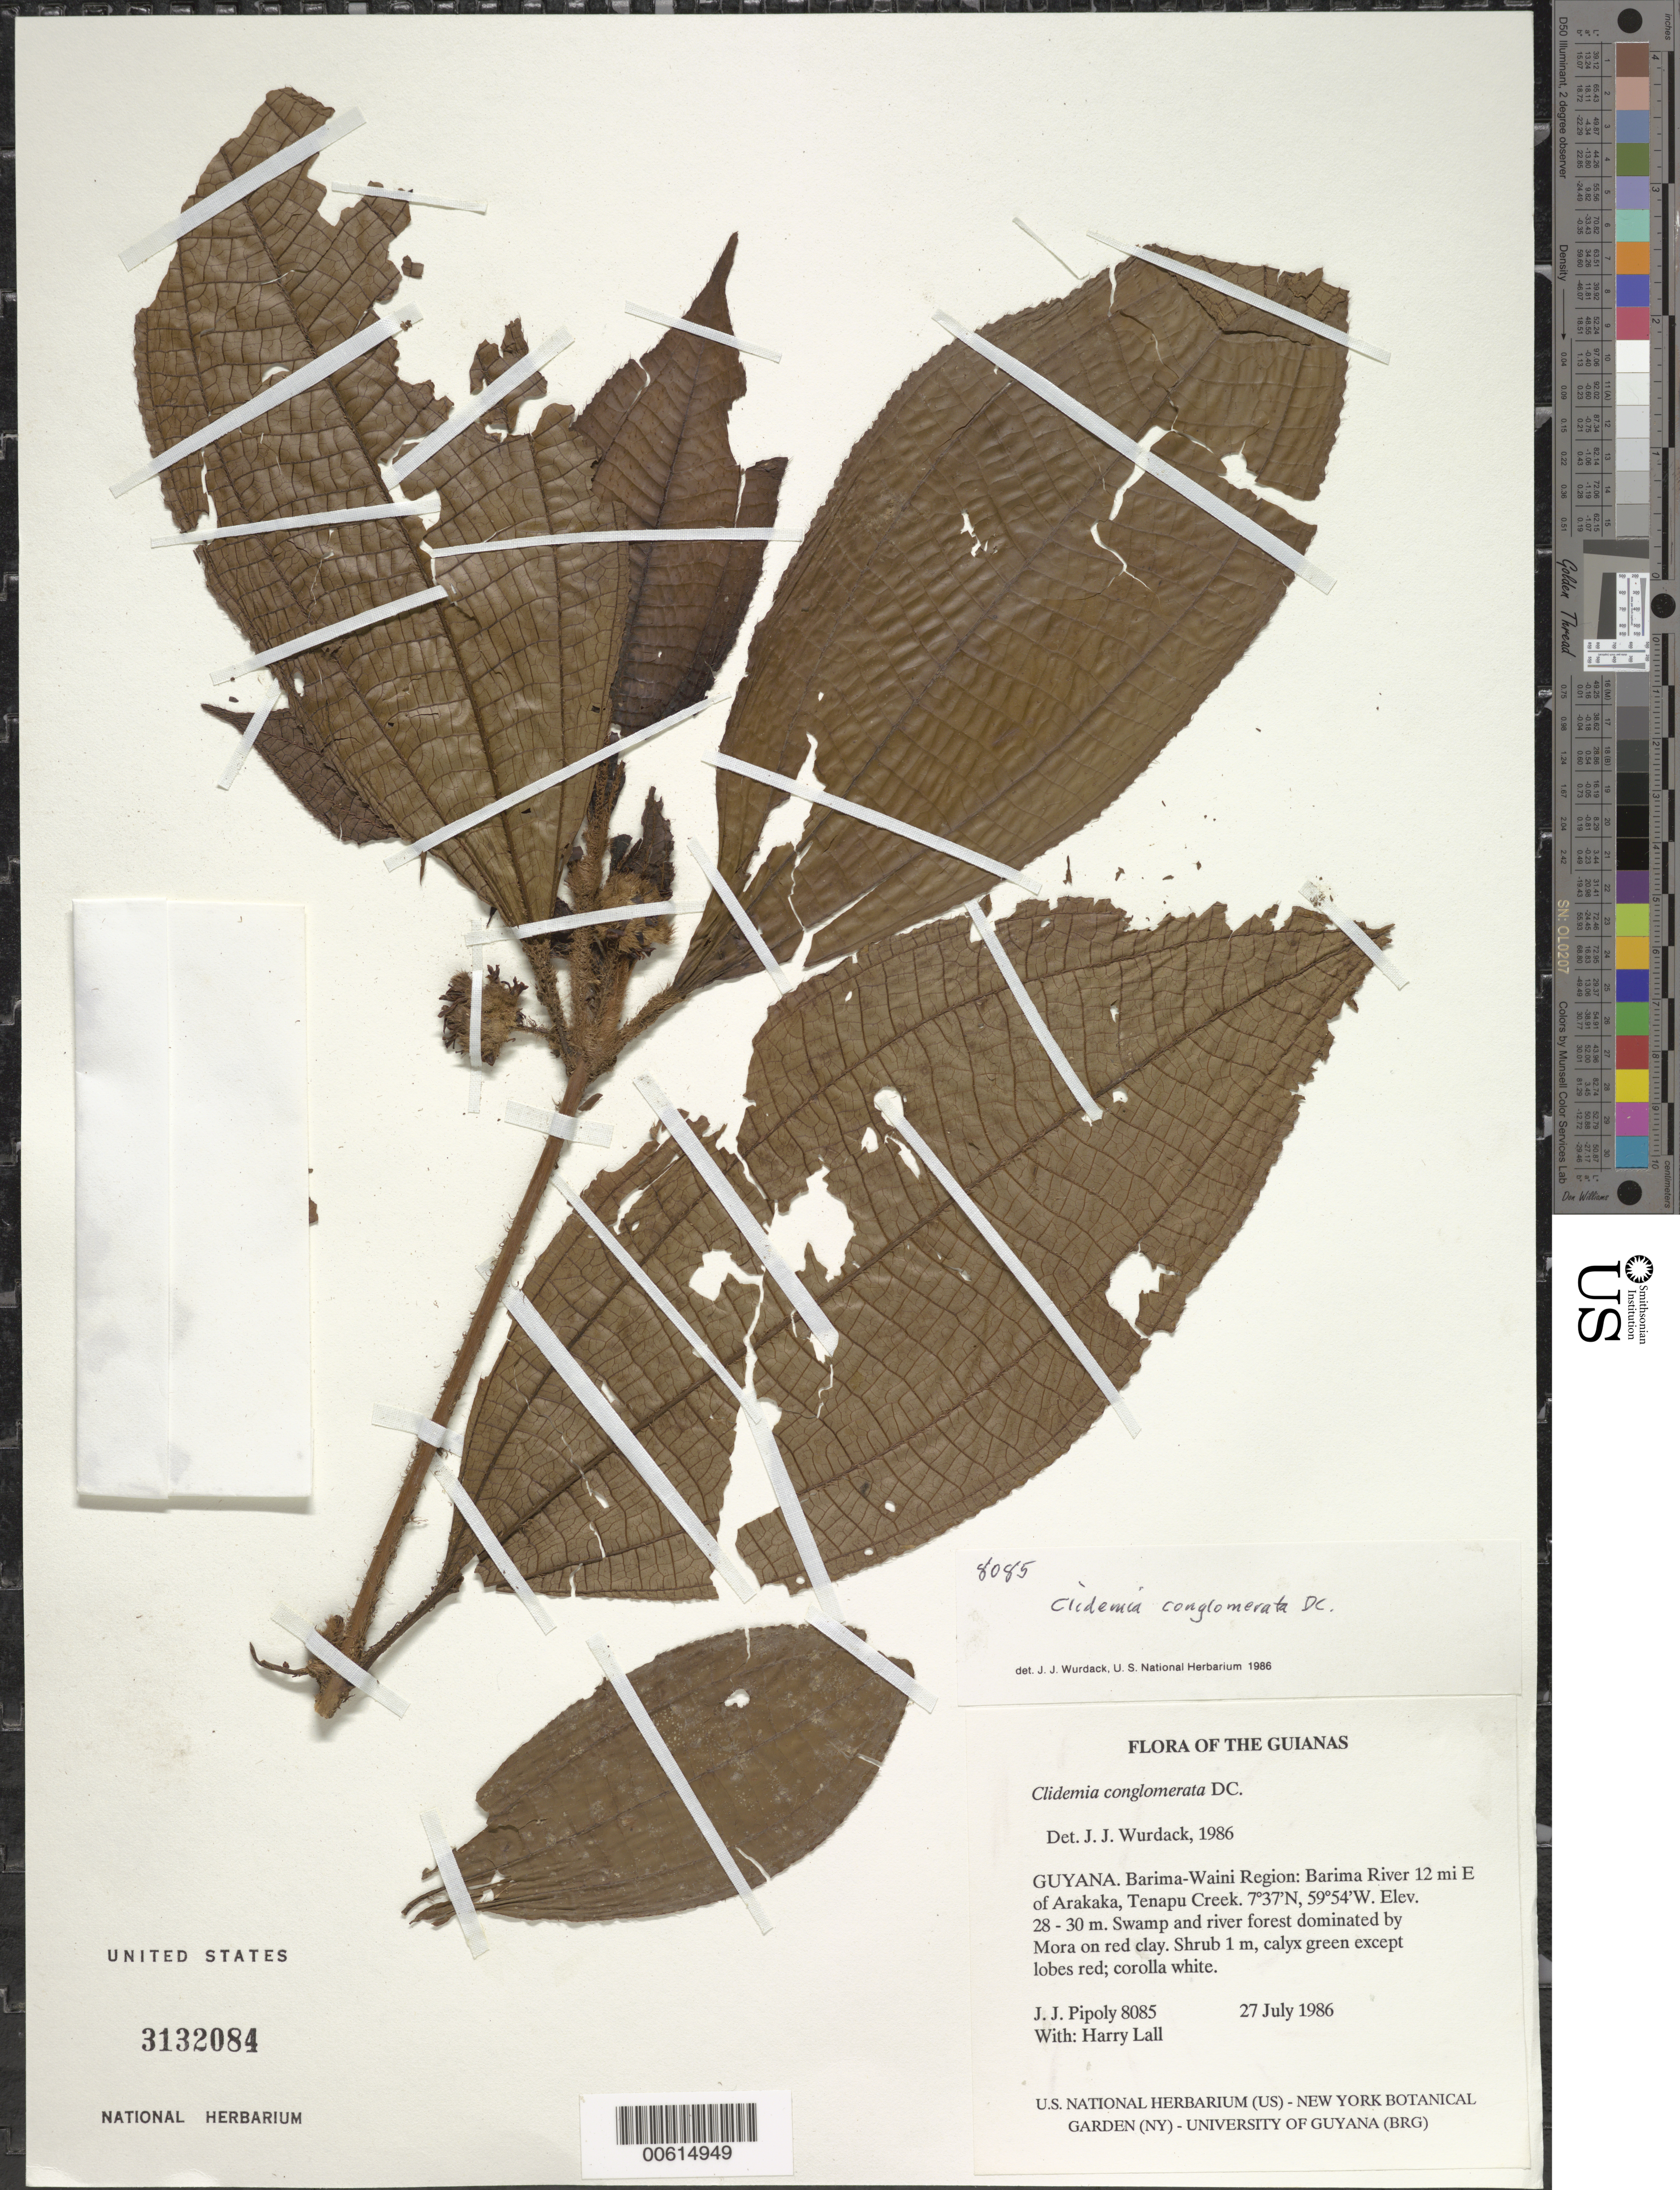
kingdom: Plantae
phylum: Tracheophyta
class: Magnoliopsida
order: Myrtales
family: Melastomataceae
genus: Clidemia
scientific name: Clidemia conglomerata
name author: DC.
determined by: Wurdack, John J., (US), US (UNITED STATES)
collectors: J. J. Pipoly & H. Lall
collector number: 8085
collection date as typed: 27 July 1986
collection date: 1986-07-27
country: Guyana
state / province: Barima-Waini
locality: Barima River 12 mi E of Arakaka, Tenapu Creek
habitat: Swamp and river forest dominated by Mora on red clay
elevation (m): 28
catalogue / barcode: US 3132084